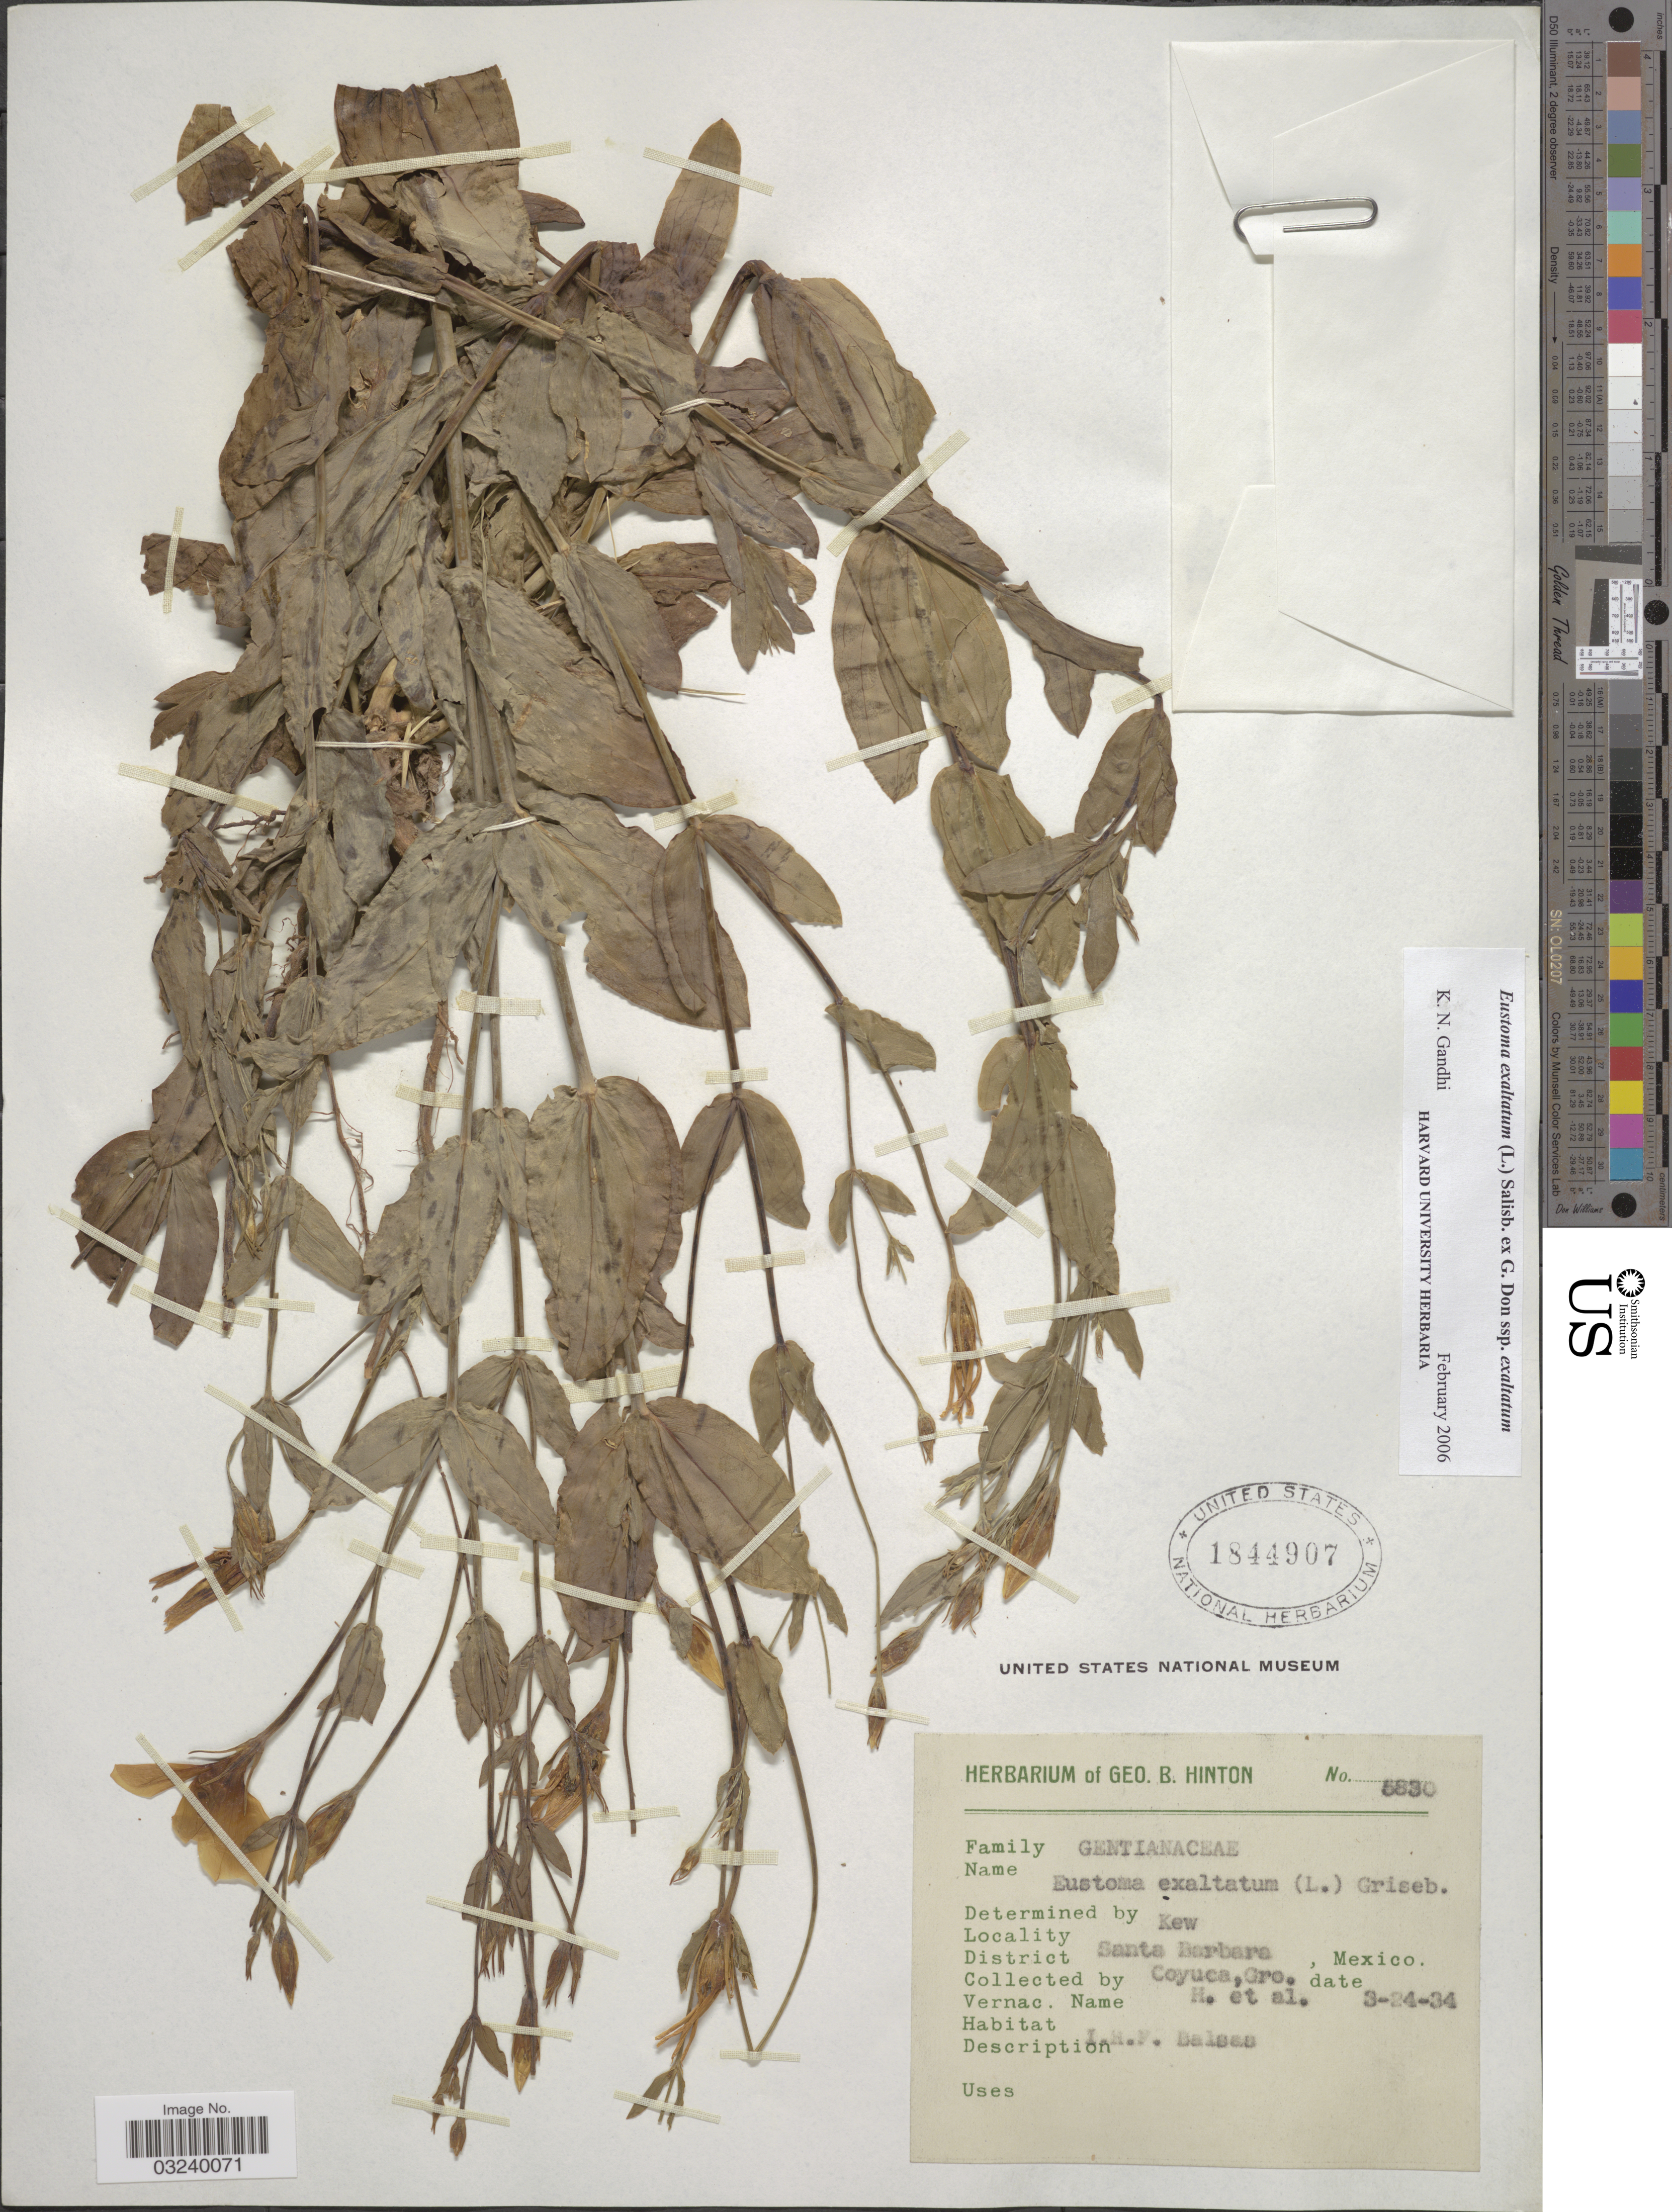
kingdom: Plantae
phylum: Tracheophyta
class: Magnoliopsida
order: Gentianales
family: Gentianaceae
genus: Eustoma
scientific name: Eustoma exaltatum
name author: (L.) Salisb. ex Don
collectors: G. B. Hinton & et al.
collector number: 5830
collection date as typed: Transcribed d/m/y: 24/3/34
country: Mexico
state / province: Guerrero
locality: District Santa Barbara, Coyuca, Gro., Mexico.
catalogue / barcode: US 1844907